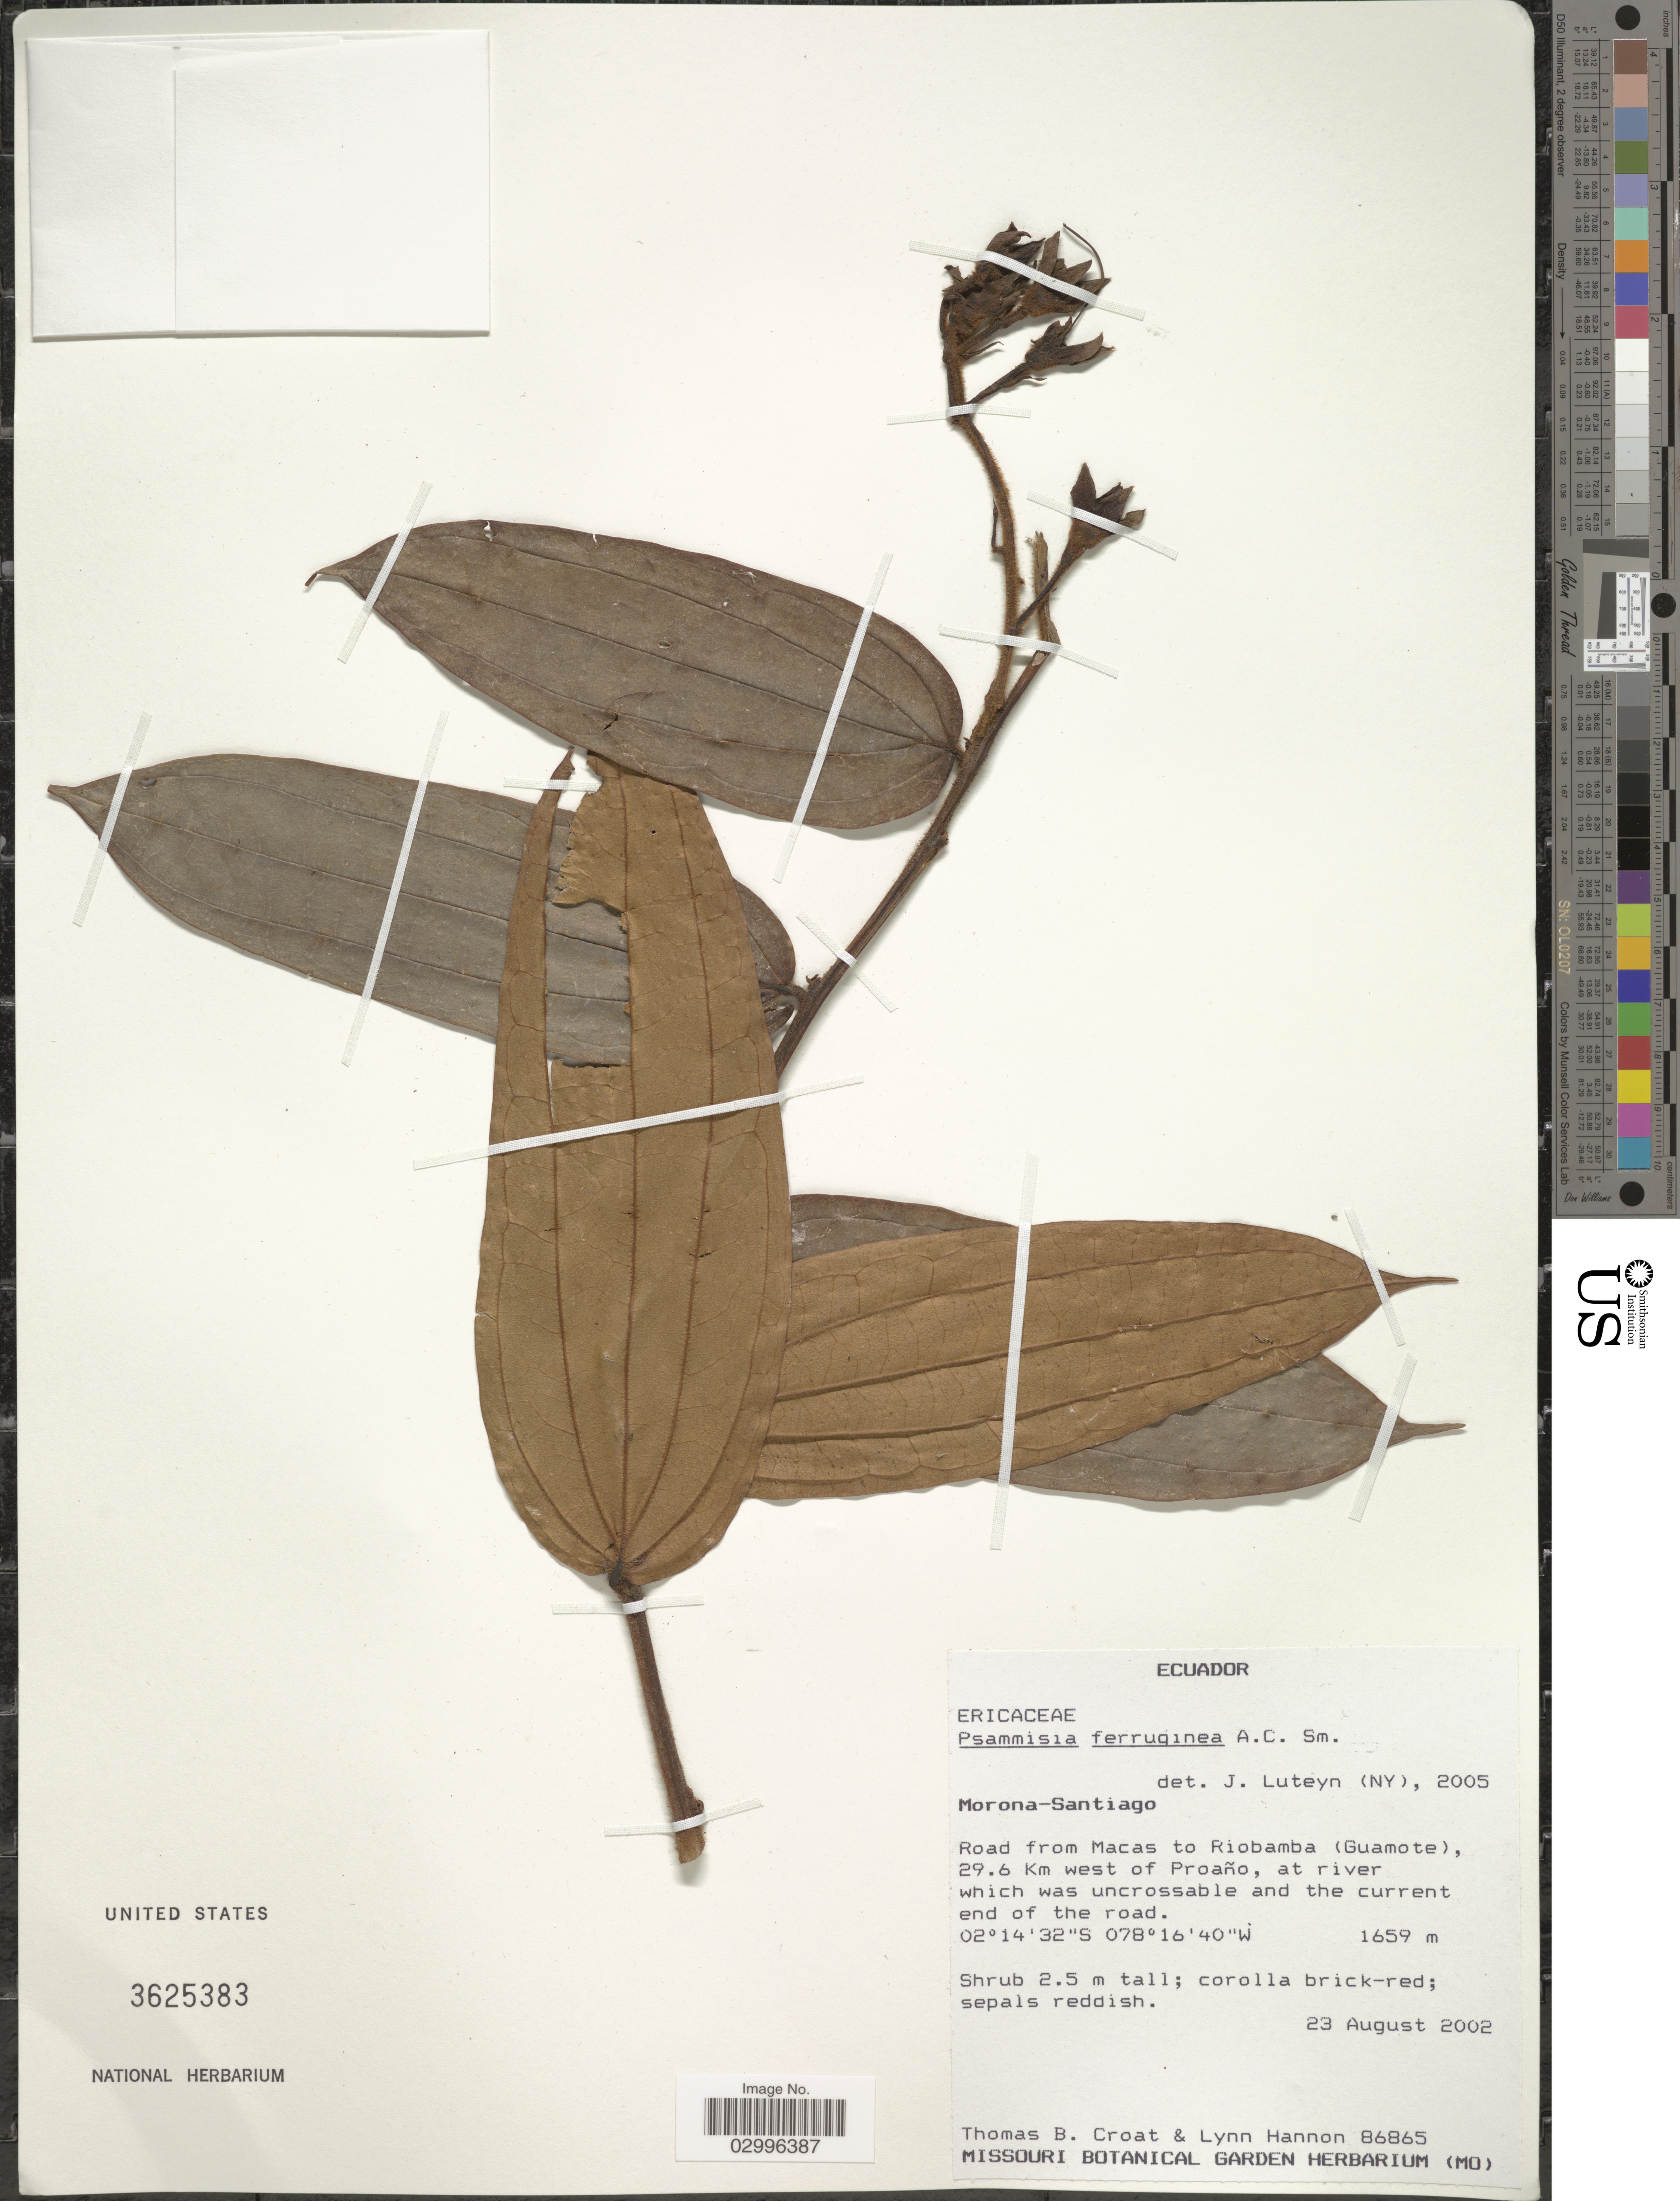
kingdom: Plantae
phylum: Tracheophyta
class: Magnoliopsida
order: Ericales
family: Ericaceae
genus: Psammisia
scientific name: Psammisia ferruginea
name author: A.C. Sm.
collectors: T. B. Croat & L. Hannon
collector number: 86865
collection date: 2002-08-23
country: Ecuador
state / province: Morona-Santiago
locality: Road from Macas to Riobamba (Guamote), 29.6 Km west of Proaño, at river which was uncrossable and the current end of the road.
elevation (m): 1659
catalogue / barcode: US 3625383